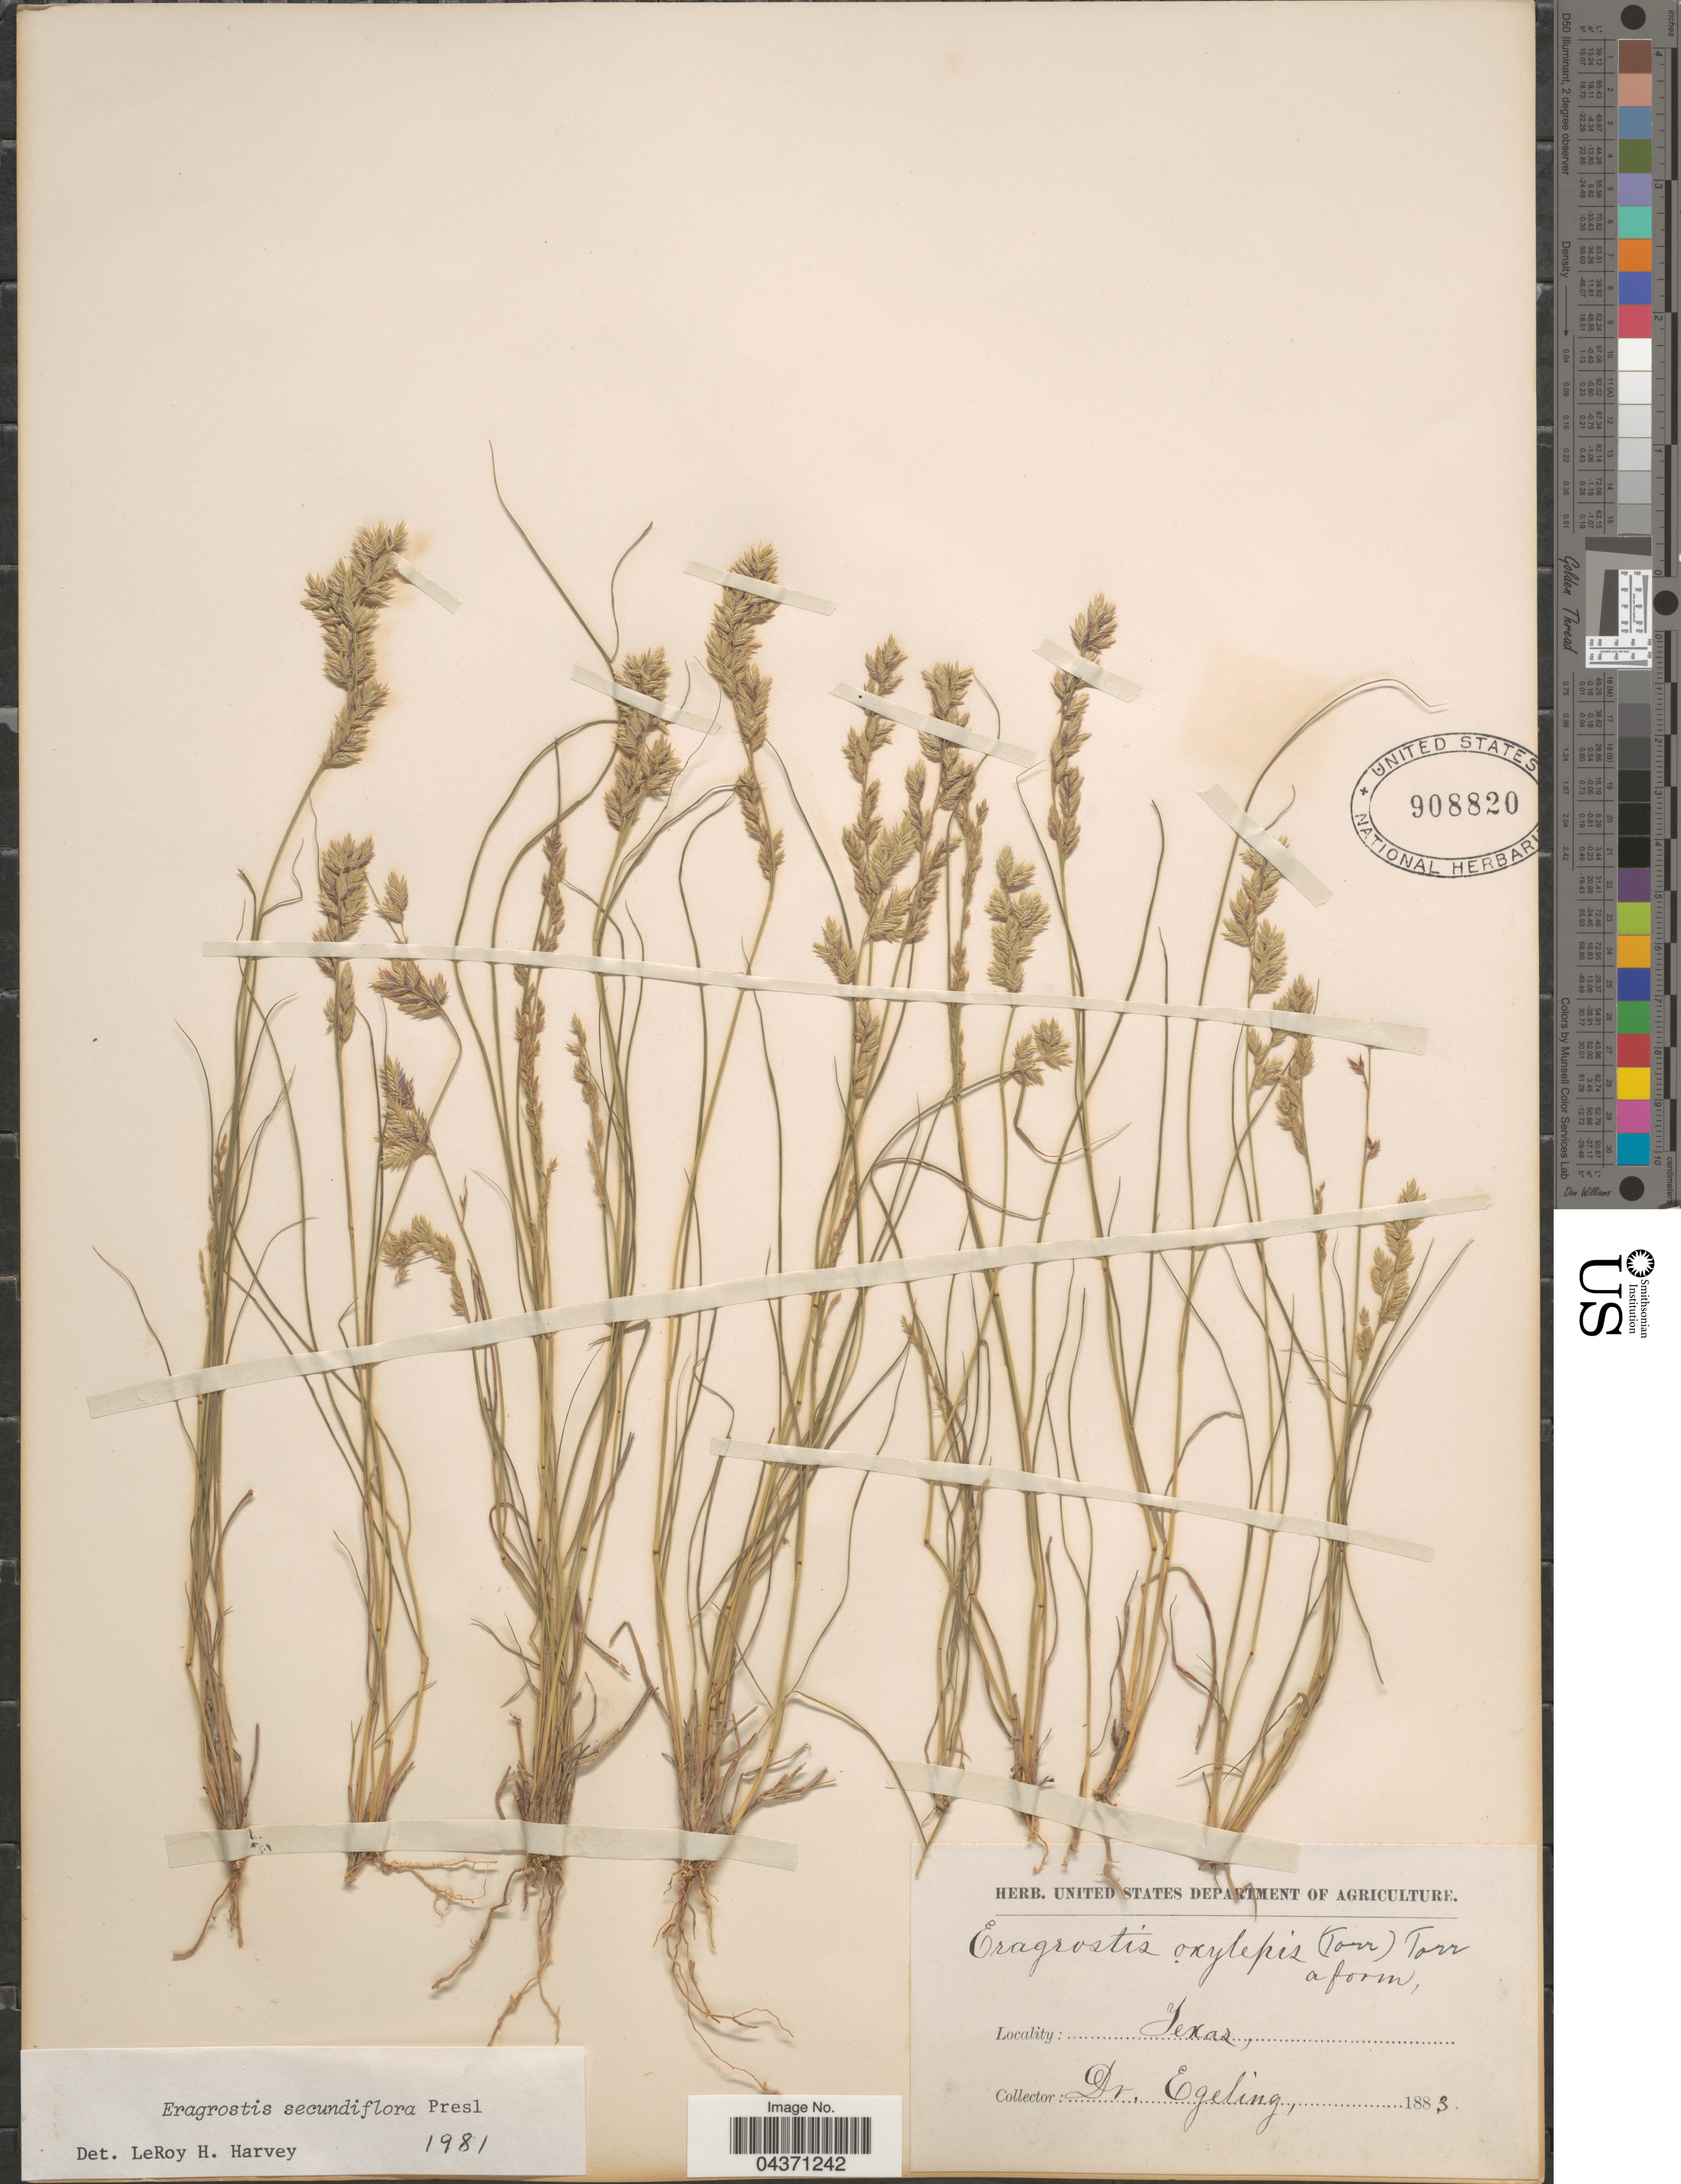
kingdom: Plantae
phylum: Tracheophyta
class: Liliopsida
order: Poales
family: Poaceae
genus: Eragrostis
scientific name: Eragrostis secundiflora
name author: J. Presl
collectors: Egeling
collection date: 1883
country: United States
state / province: Texas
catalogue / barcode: US 908820